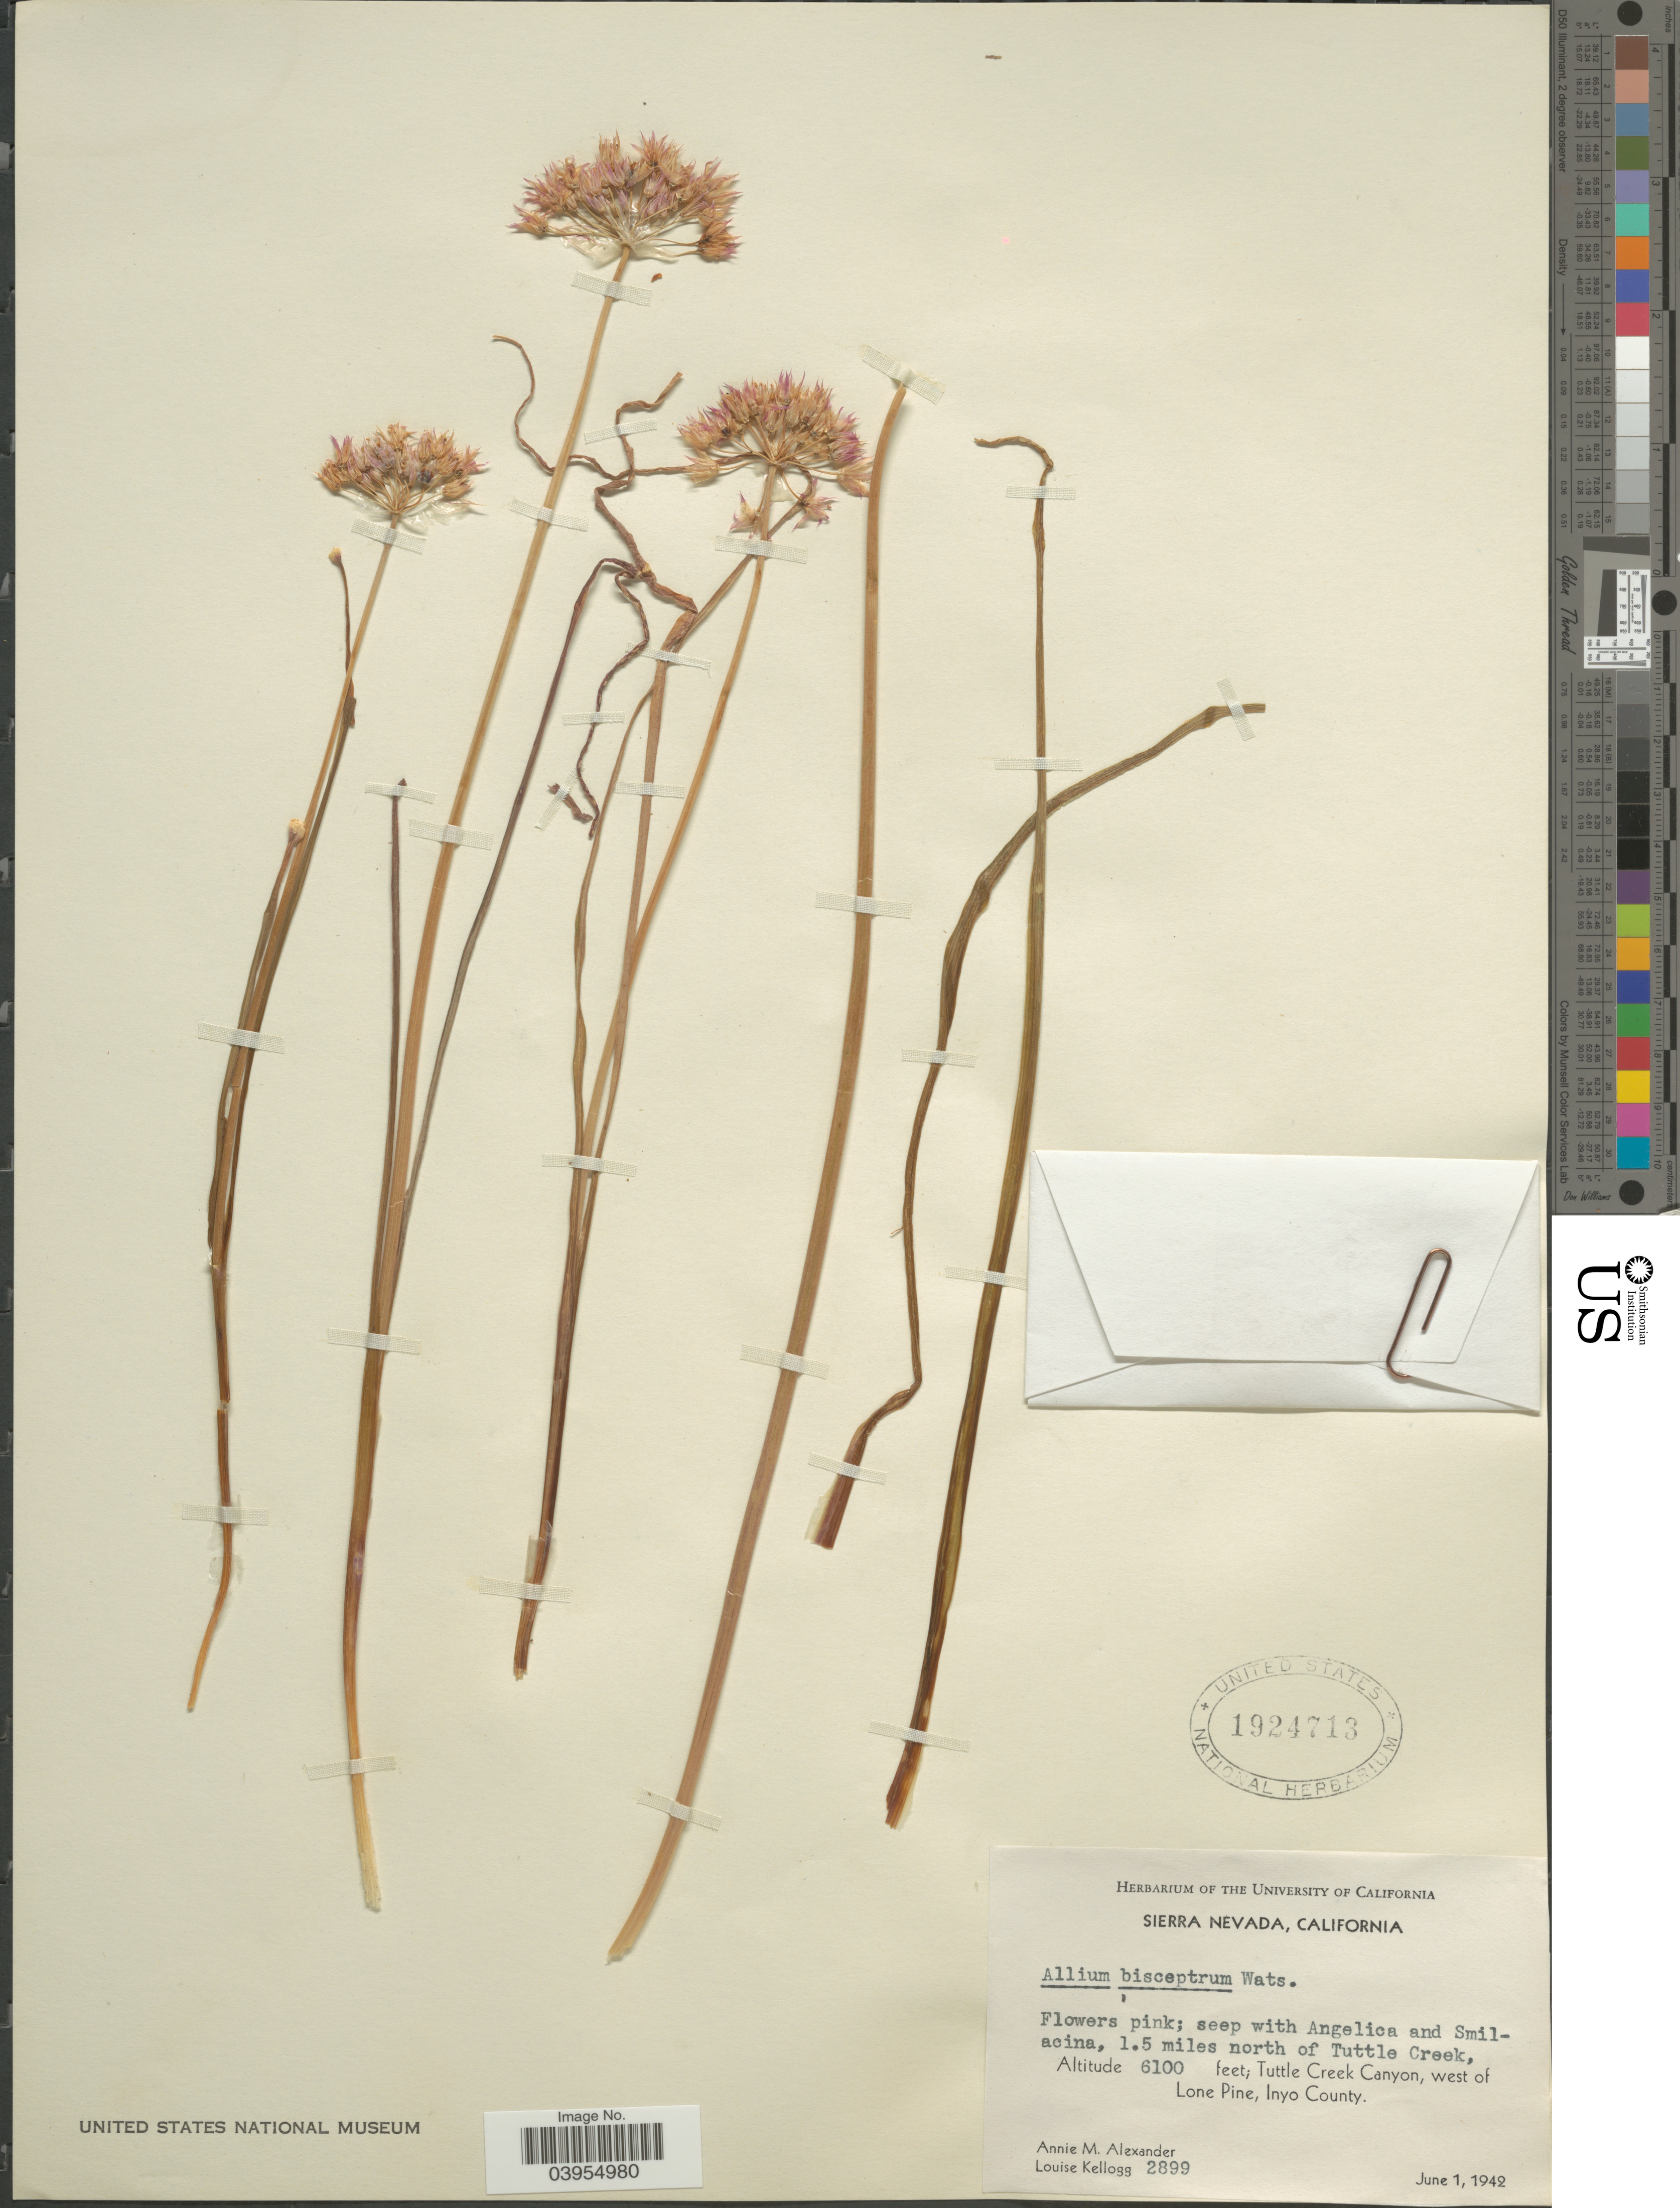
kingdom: Plantae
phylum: Tracheophyta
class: Liliopsida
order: Asparagales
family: Amaryllidaceae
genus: Allium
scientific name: Allium bisceptrum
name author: S. Watson in C. King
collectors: A. M. Alexander & L. Kellogg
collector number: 2899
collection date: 1942-06-01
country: United States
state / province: California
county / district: Inyo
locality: Sierra Nevada. 1.5 miles north of Tuttle Creek, Tuttle Creek Canyon, west of Lone Pine, Inyo County.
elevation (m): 1859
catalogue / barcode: US 1924713